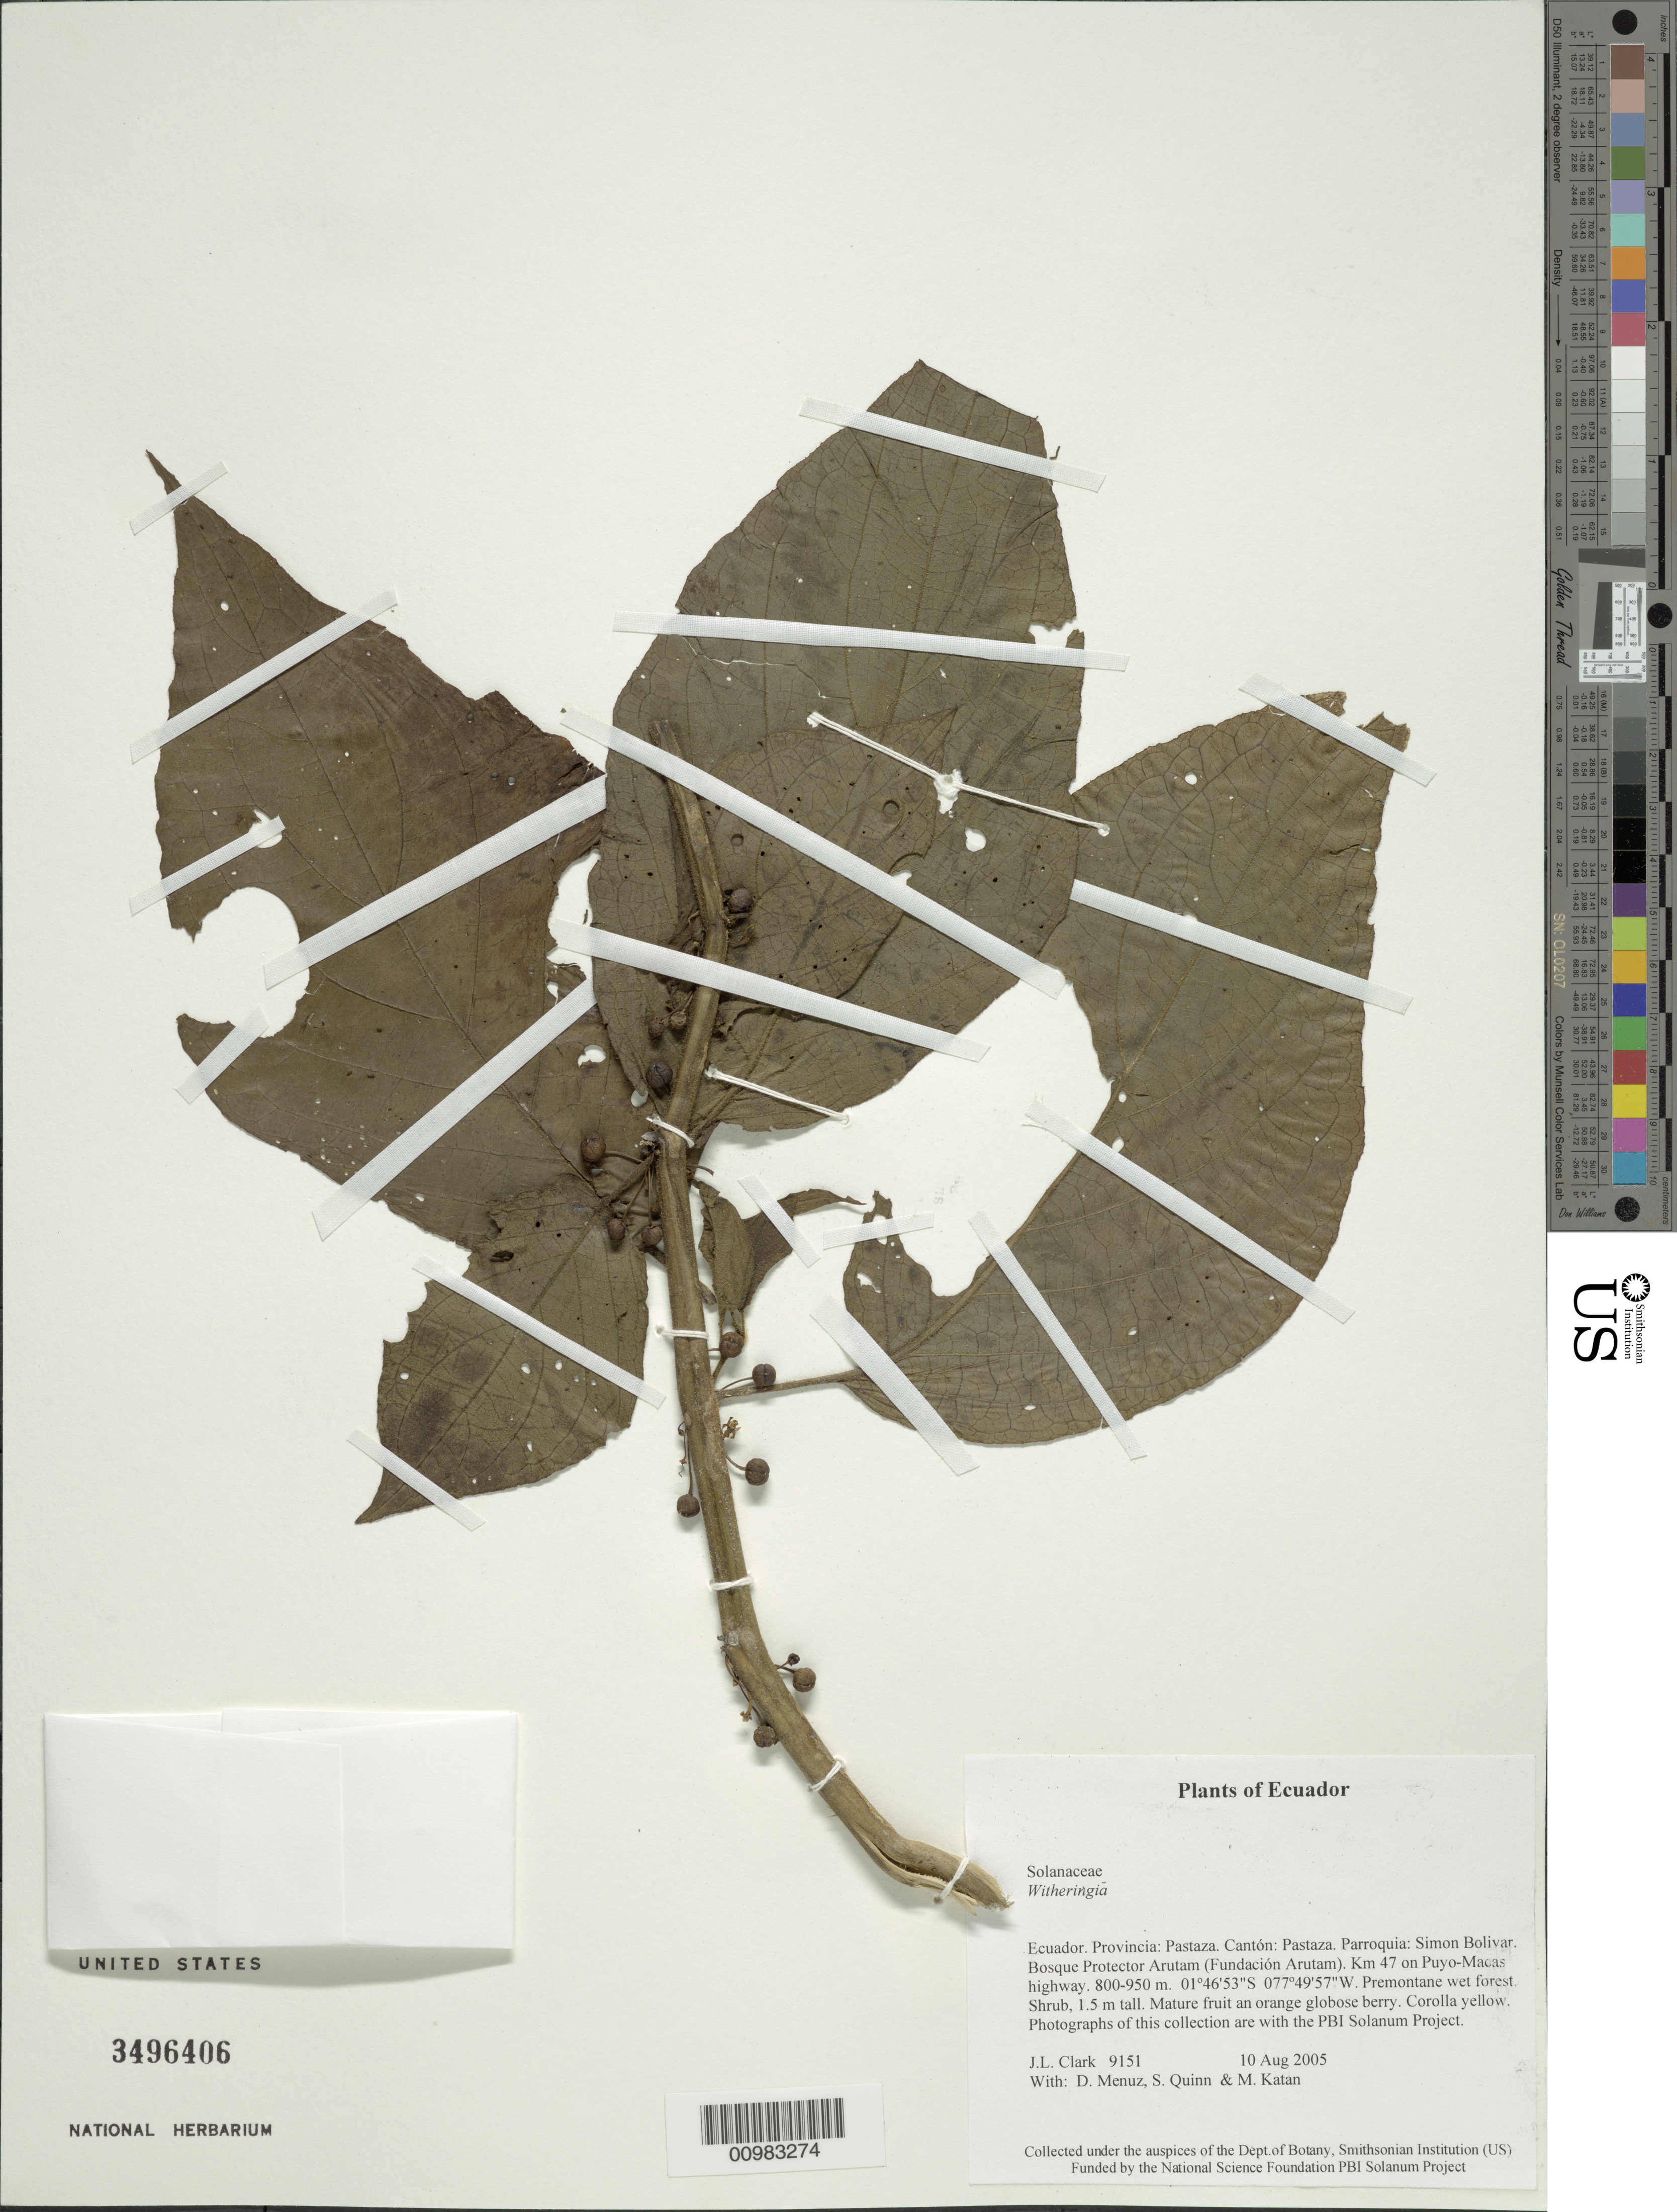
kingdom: Plantae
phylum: Tracheophyta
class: Magnoliopsida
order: Solanales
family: Solanaceae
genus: Witheringia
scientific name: Witheringia solanacea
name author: L'Hér.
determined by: Knapp, S. D.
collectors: J. L. Clark, D. Menuz, S. Quinn & M. Katan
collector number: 9151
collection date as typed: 10 Aug 2005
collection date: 2005-08-10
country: Ecuador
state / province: Pastaza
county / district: Pastaza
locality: Parroquia: Simon Bolivar. Bosque Protector Arutam (Fundación Arutam). Km 47 on Puyo-Macas highway.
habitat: Premontane wet forest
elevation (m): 800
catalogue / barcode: US 3496406